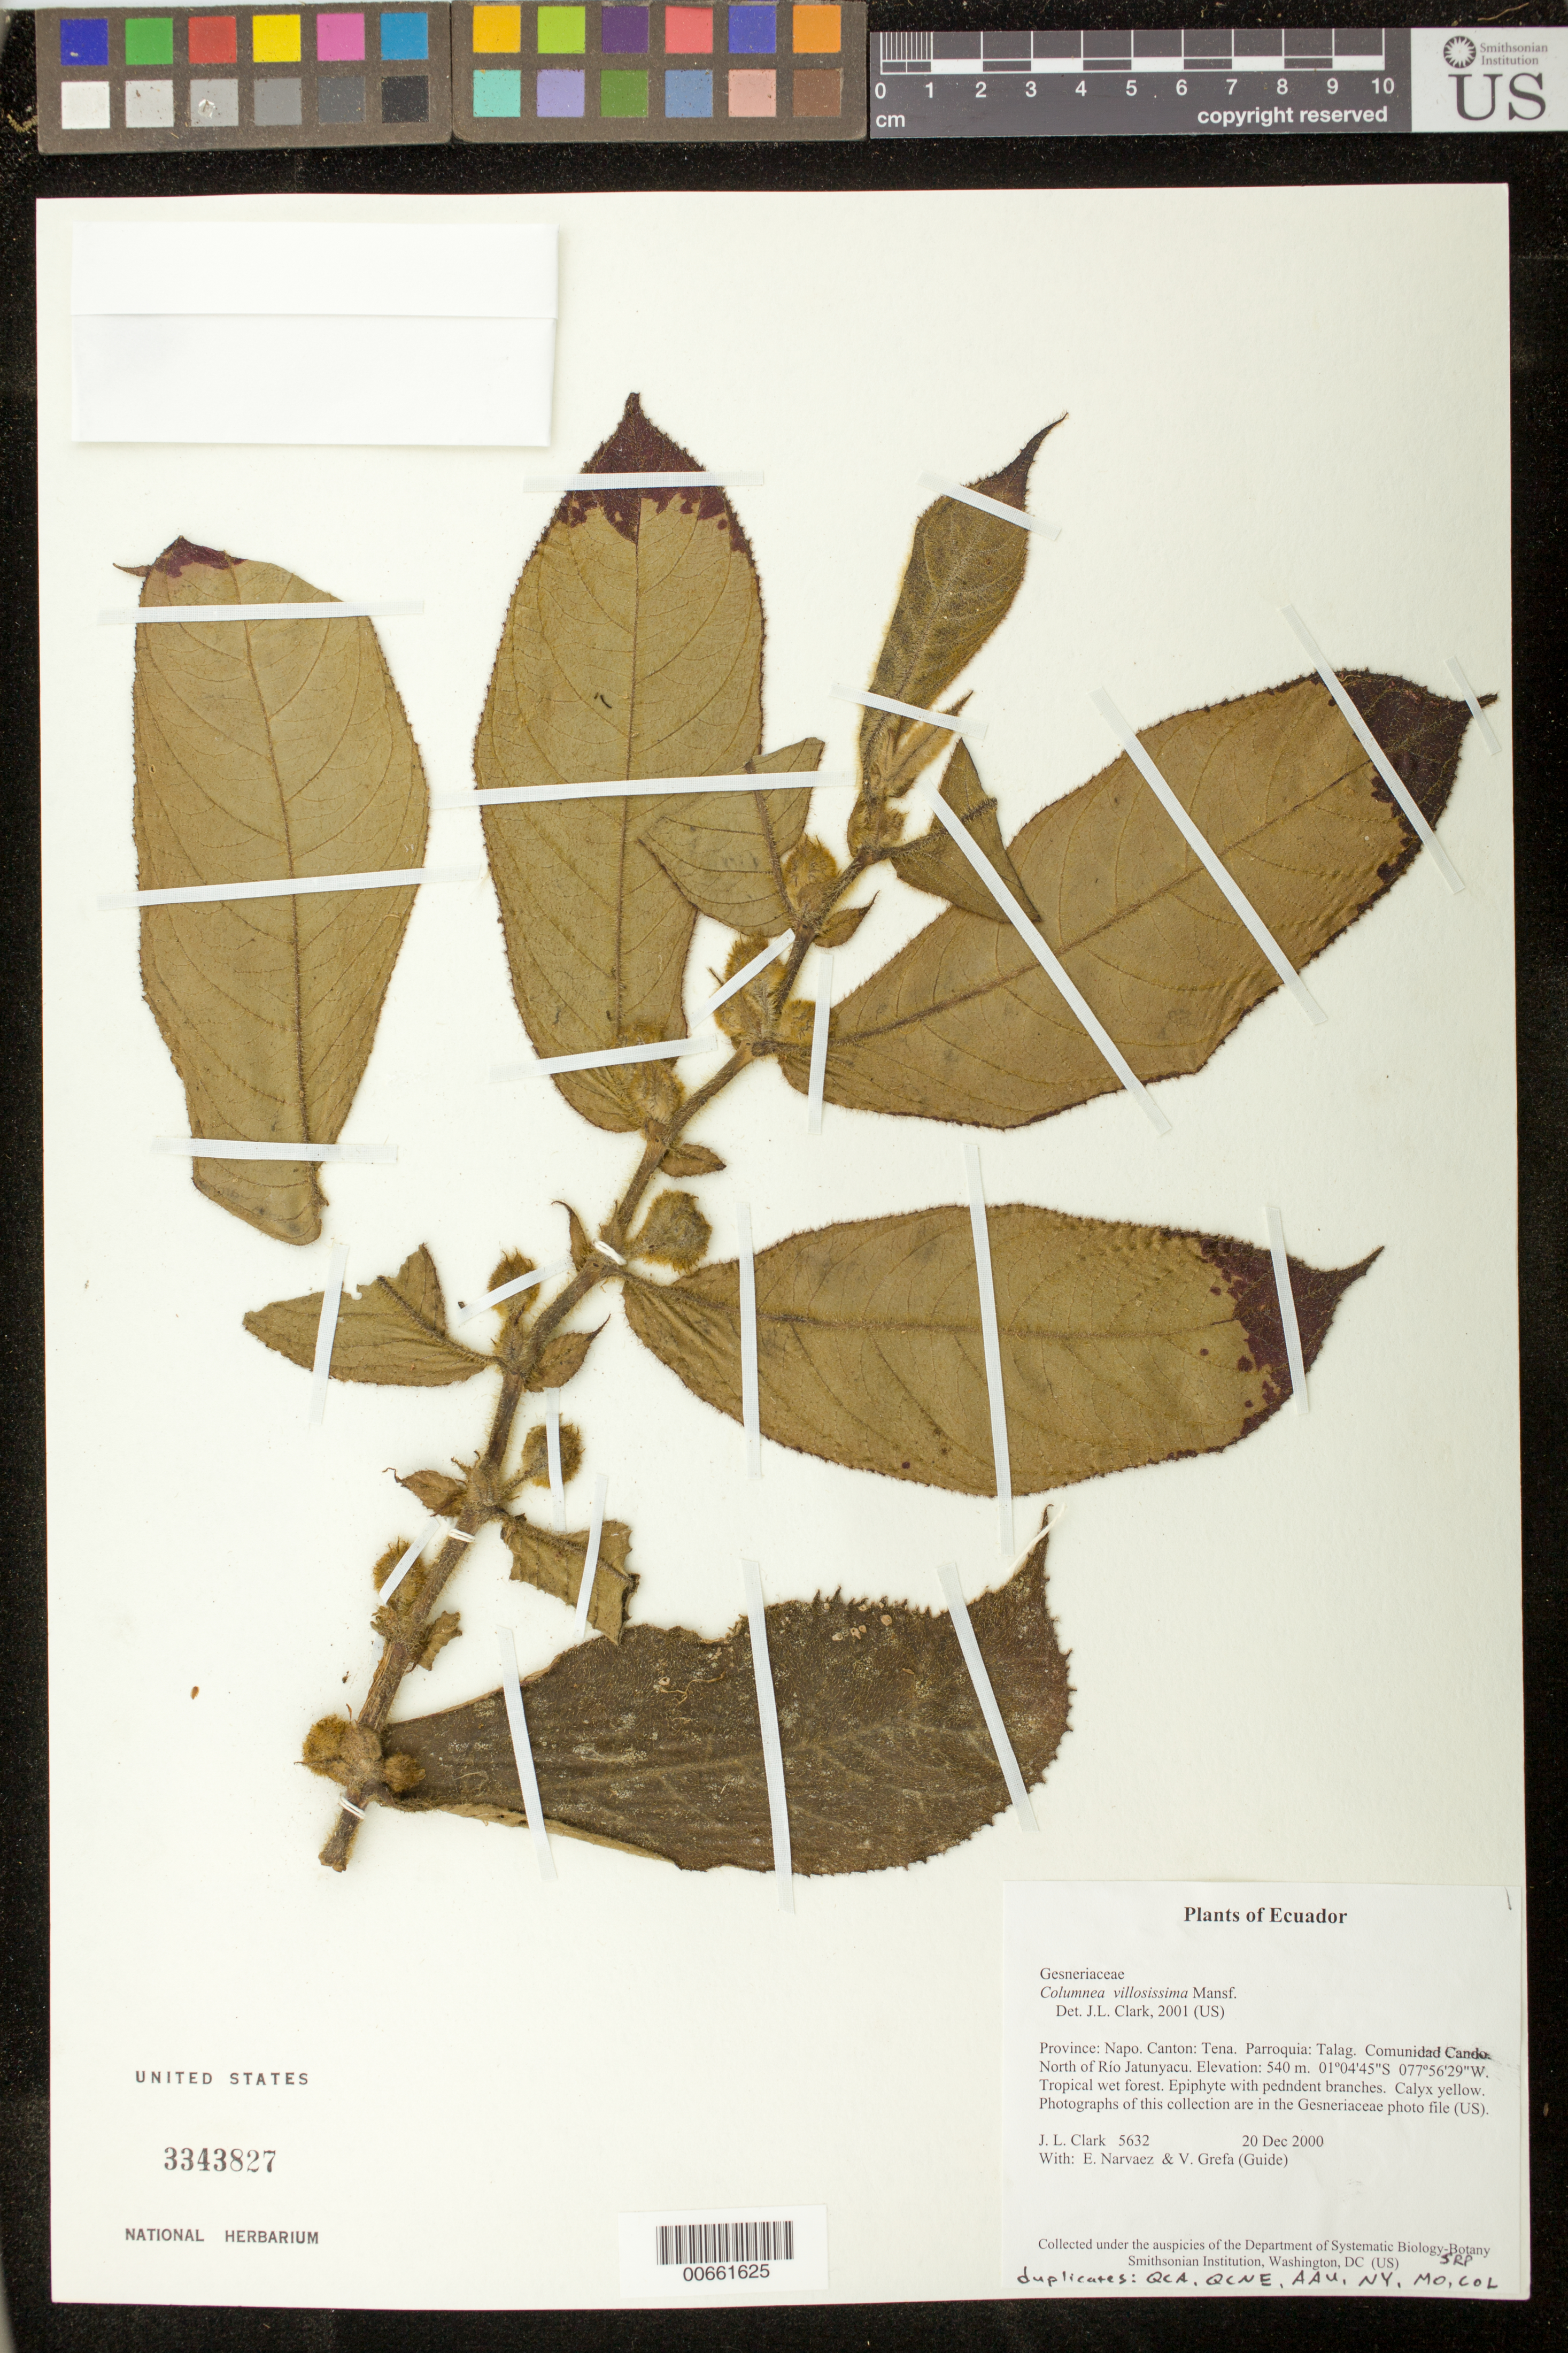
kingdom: Plantae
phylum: Tracheophyta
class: Magnoliopsida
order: Lamiales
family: Gesneriaceae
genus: Columnea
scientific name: Columnea villosissima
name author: Mansf.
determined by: Clark, J. L., (SEL), The Marie Selby Botanical Garden (UNITED STATES)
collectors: J. L. Clark, E. Narváez & V. Grefa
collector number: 5632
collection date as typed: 20 Dec 2000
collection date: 2000-12-20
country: Ecuador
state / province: Napo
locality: Cantón: Tena. Parroquia: Talag. Comunidad Cando. North of Río Jatunyacu.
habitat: Tropical wet forest.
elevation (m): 540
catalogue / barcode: US 3343827